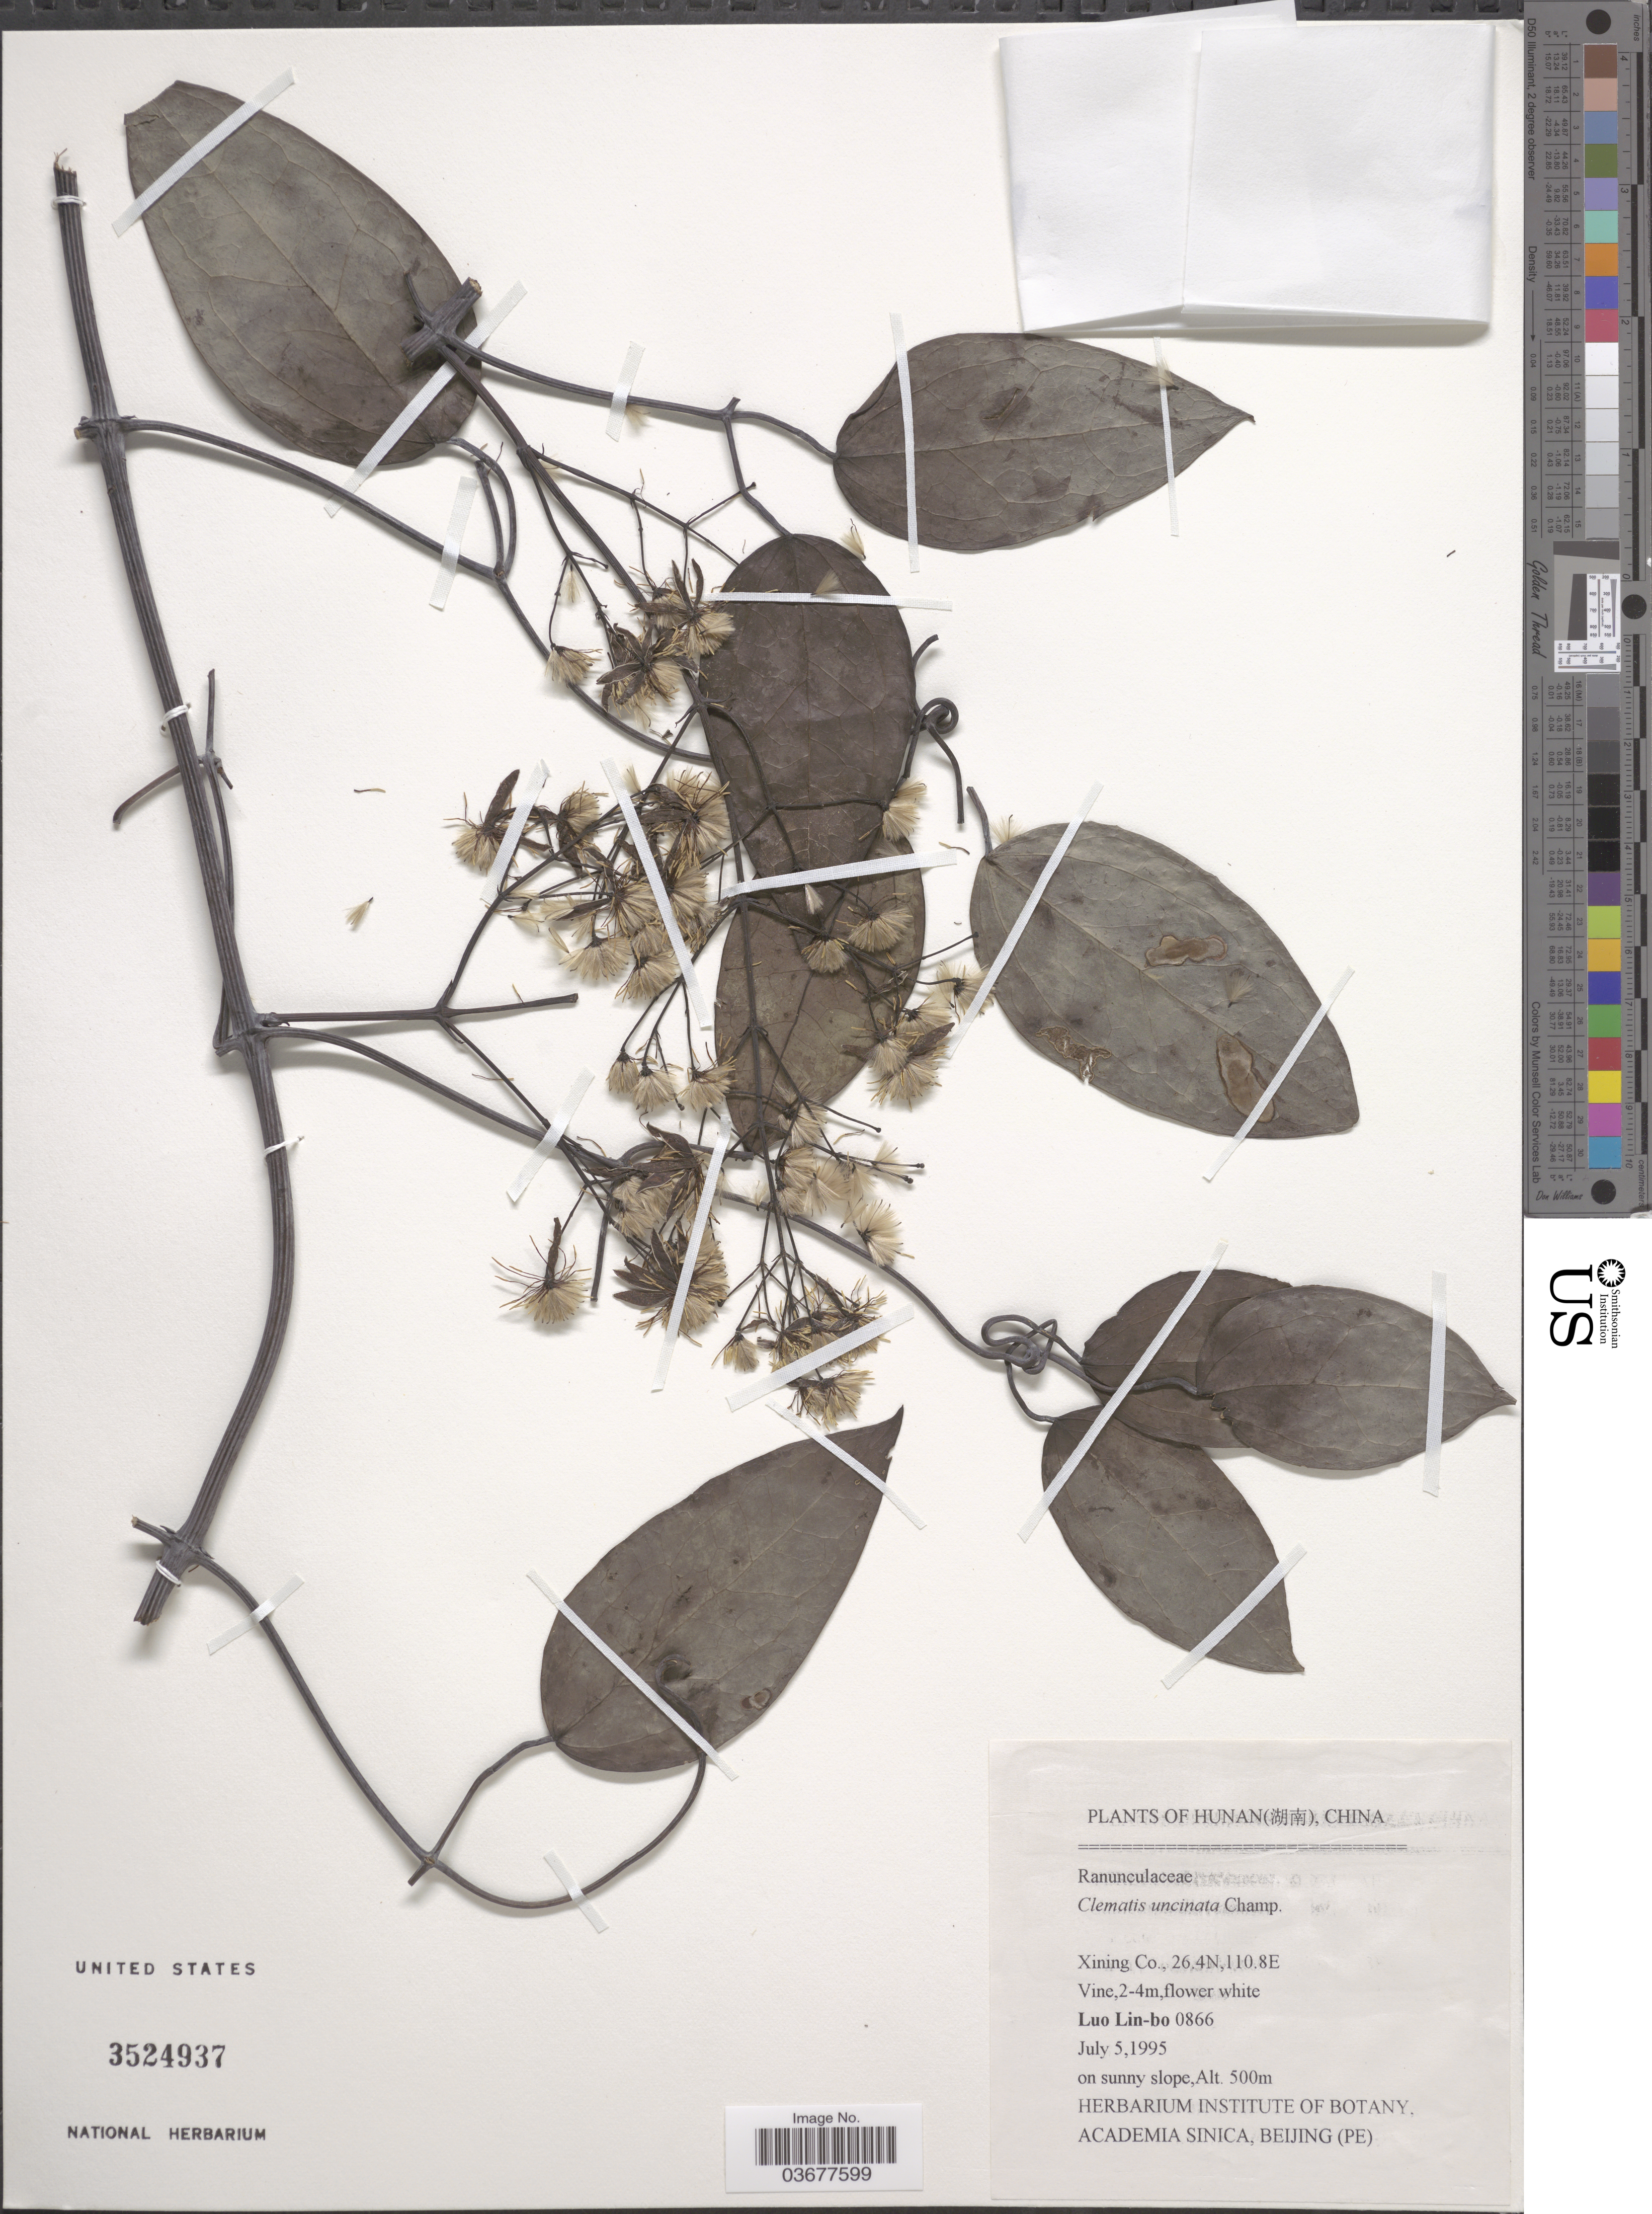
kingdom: Plantae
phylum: Tracheophyta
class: Magnoliopsida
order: Ranunculales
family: Ranunculaceae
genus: Clematis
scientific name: Clematis uncinata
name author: Champ. ex Benth.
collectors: L. Lin-bo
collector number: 0866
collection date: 1995-07-05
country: China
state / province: Hunan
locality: Xining Co.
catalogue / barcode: US 3524937